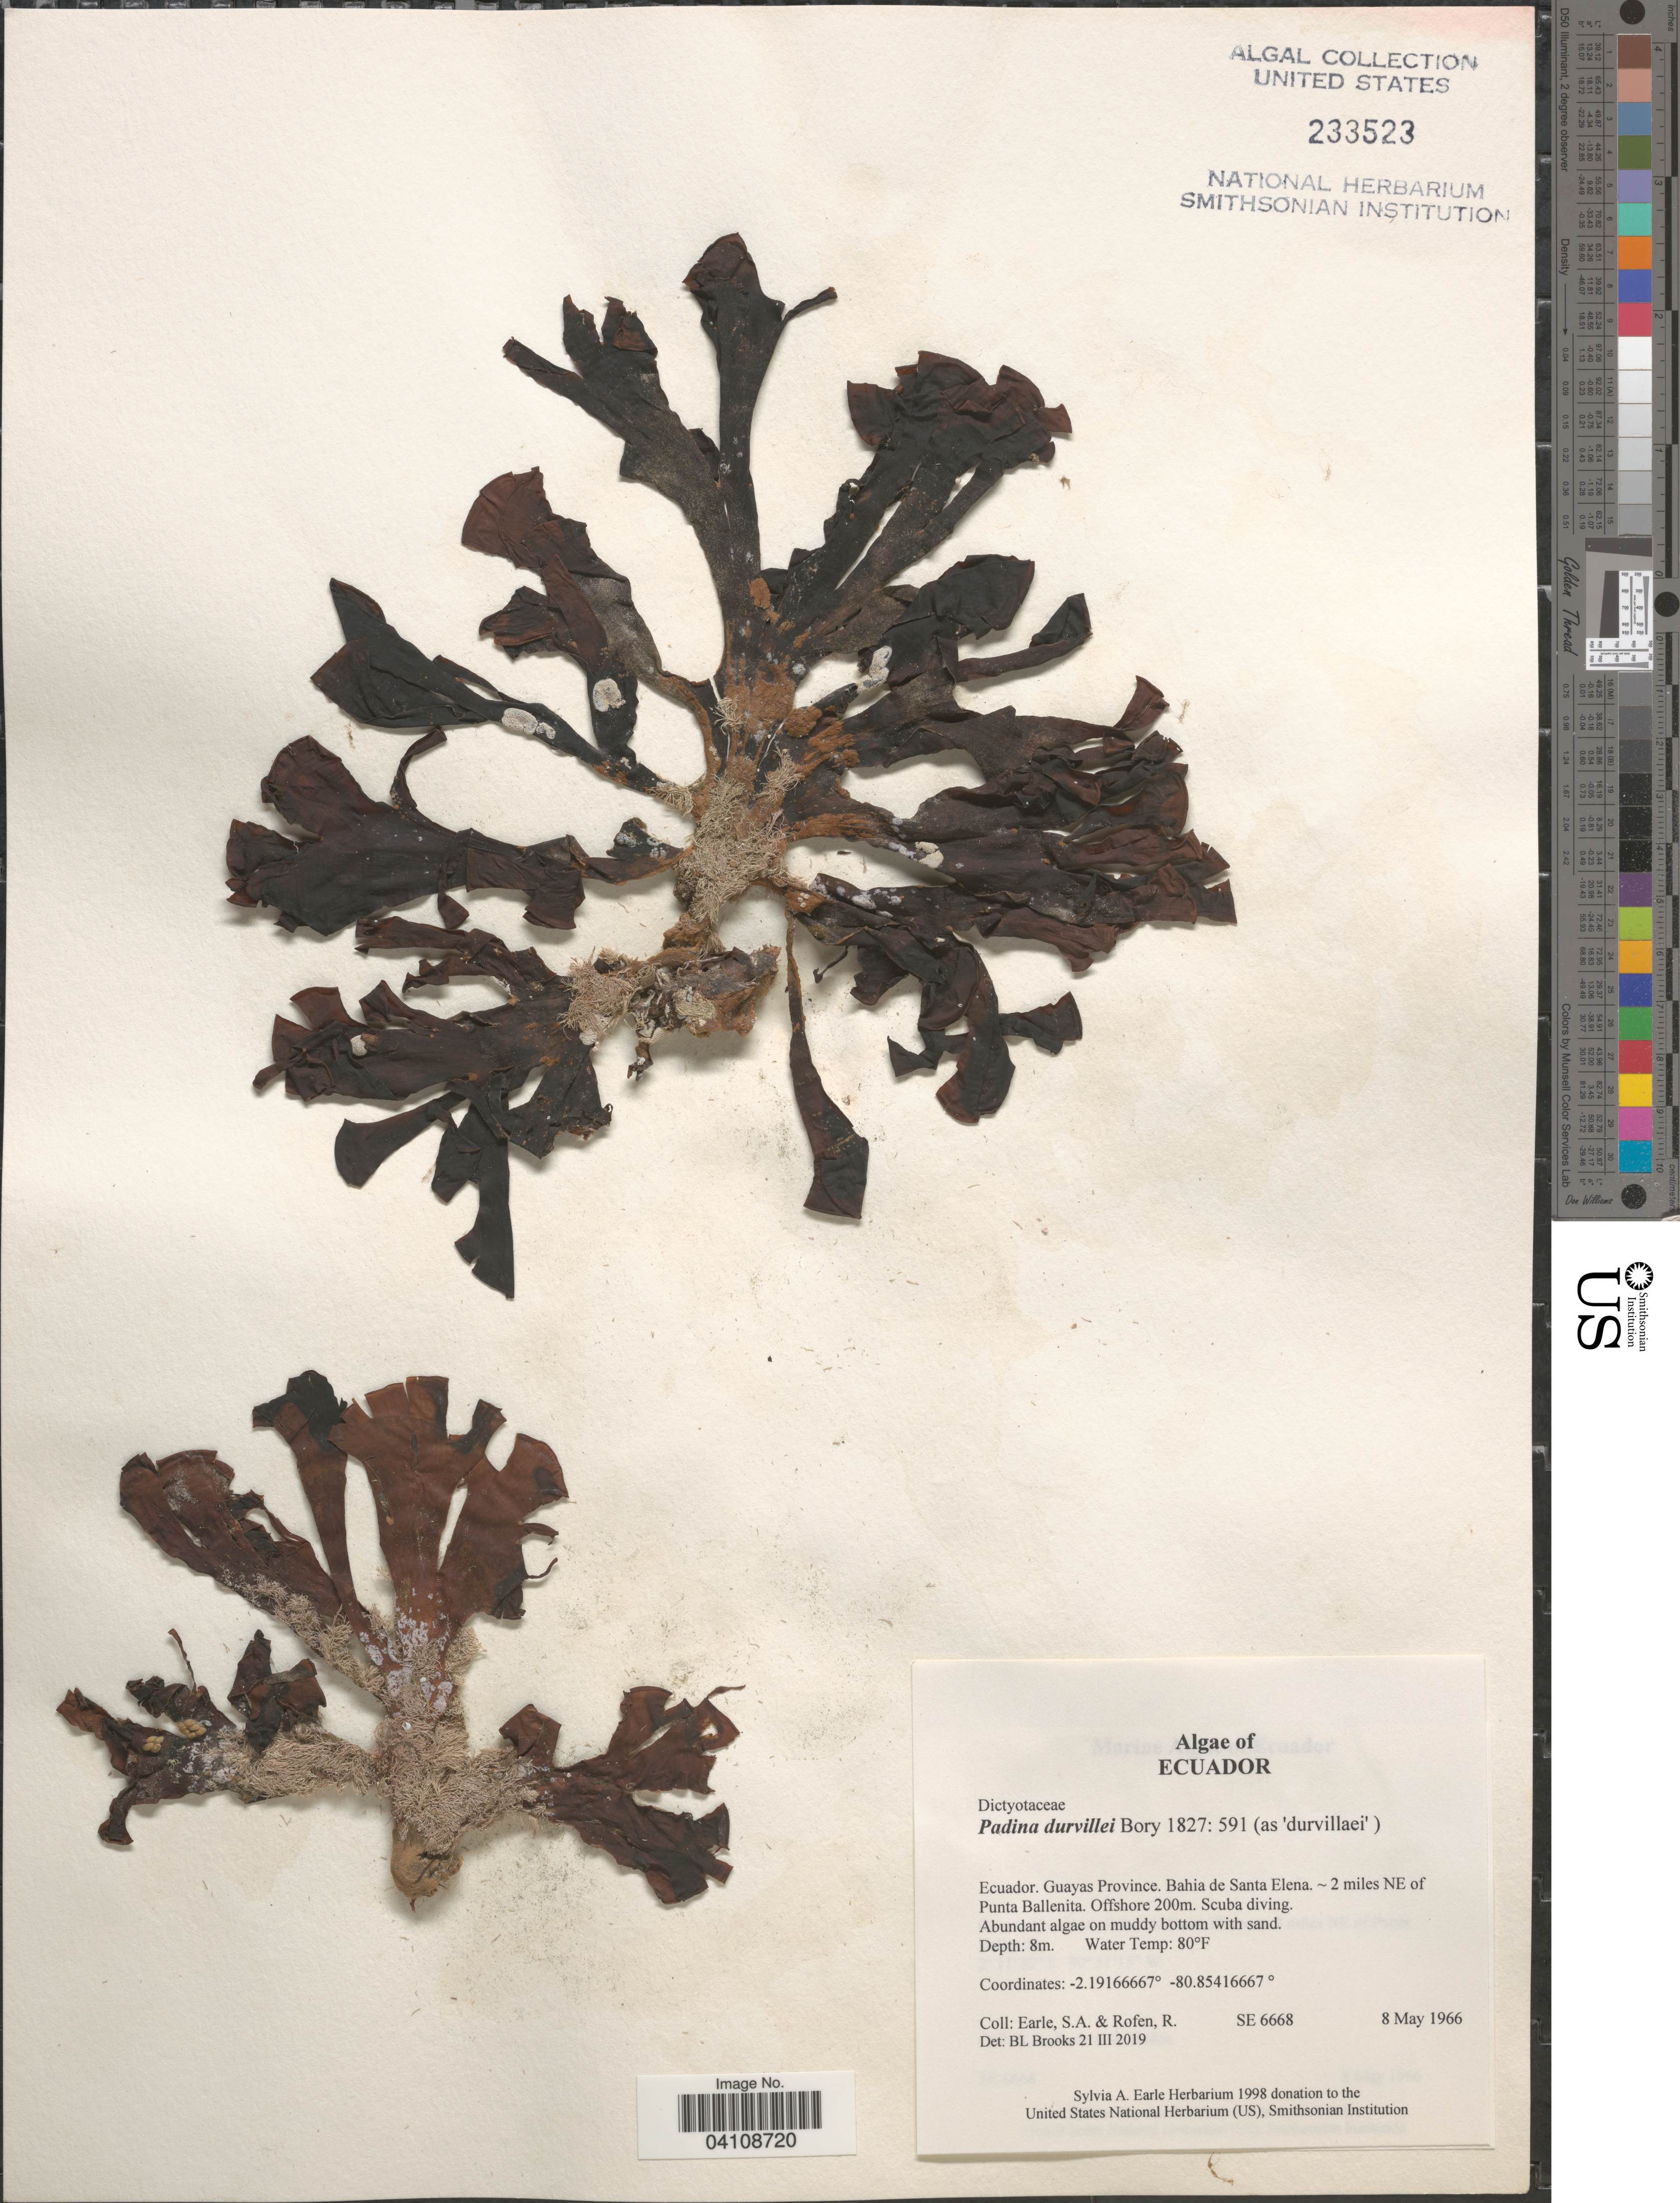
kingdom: Chromista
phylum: Ochrophyta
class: Phaeophyceae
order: Dictyotales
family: Dictyotaceae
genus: Padina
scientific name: Padina durvillei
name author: Bory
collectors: S. A. Earle & R. Rofen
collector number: SE6668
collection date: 1966-05-08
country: Ecuador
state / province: Guayas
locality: Bahia de Santa Elena ~ 2 miles NE of Punta Ballenita. Offshore 200m.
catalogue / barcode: US 233523